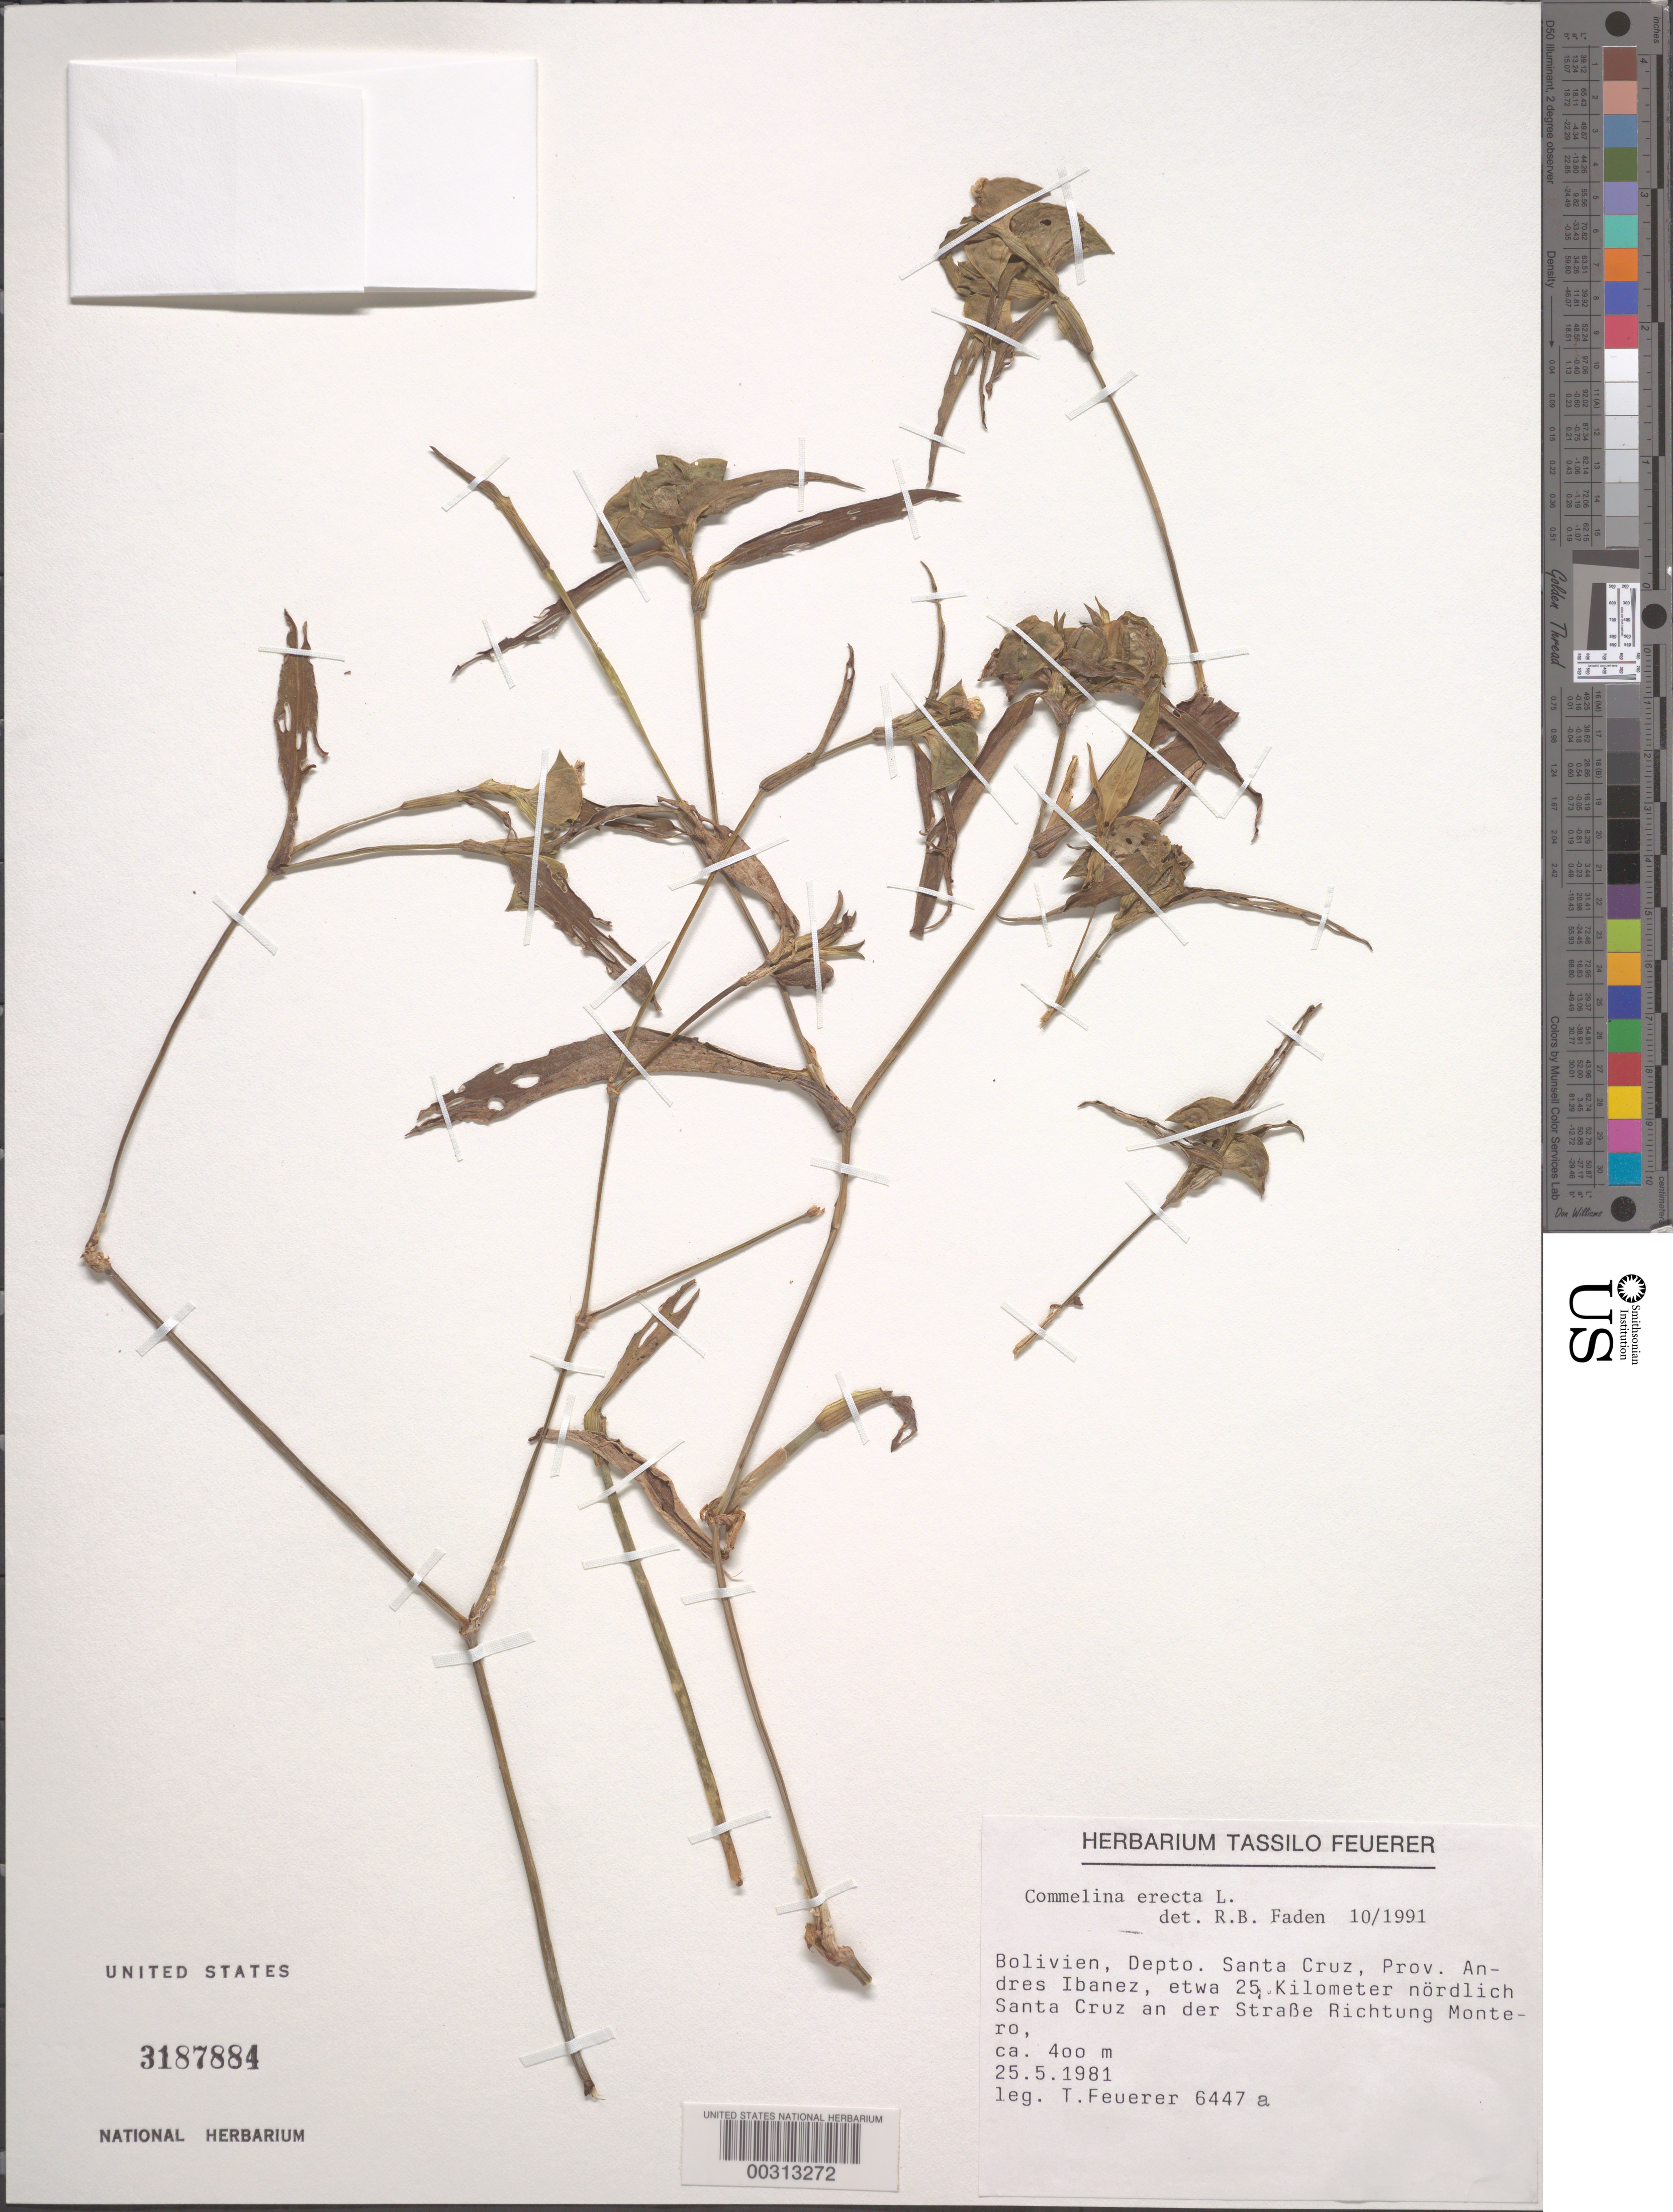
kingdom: Plantae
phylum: Tracheophyta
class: Liliopsida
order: Commelinales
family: Commelinaceae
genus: Commelina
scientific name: Commelina erecta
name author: L.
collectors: T. Feuerer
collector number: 6447a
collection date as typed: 25 May 1981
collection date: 1981-05-25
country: Bolivia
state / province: Santa Cruz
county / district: Andrés Ibáñez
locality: N of Santa Cruz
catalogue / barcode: US 3187884